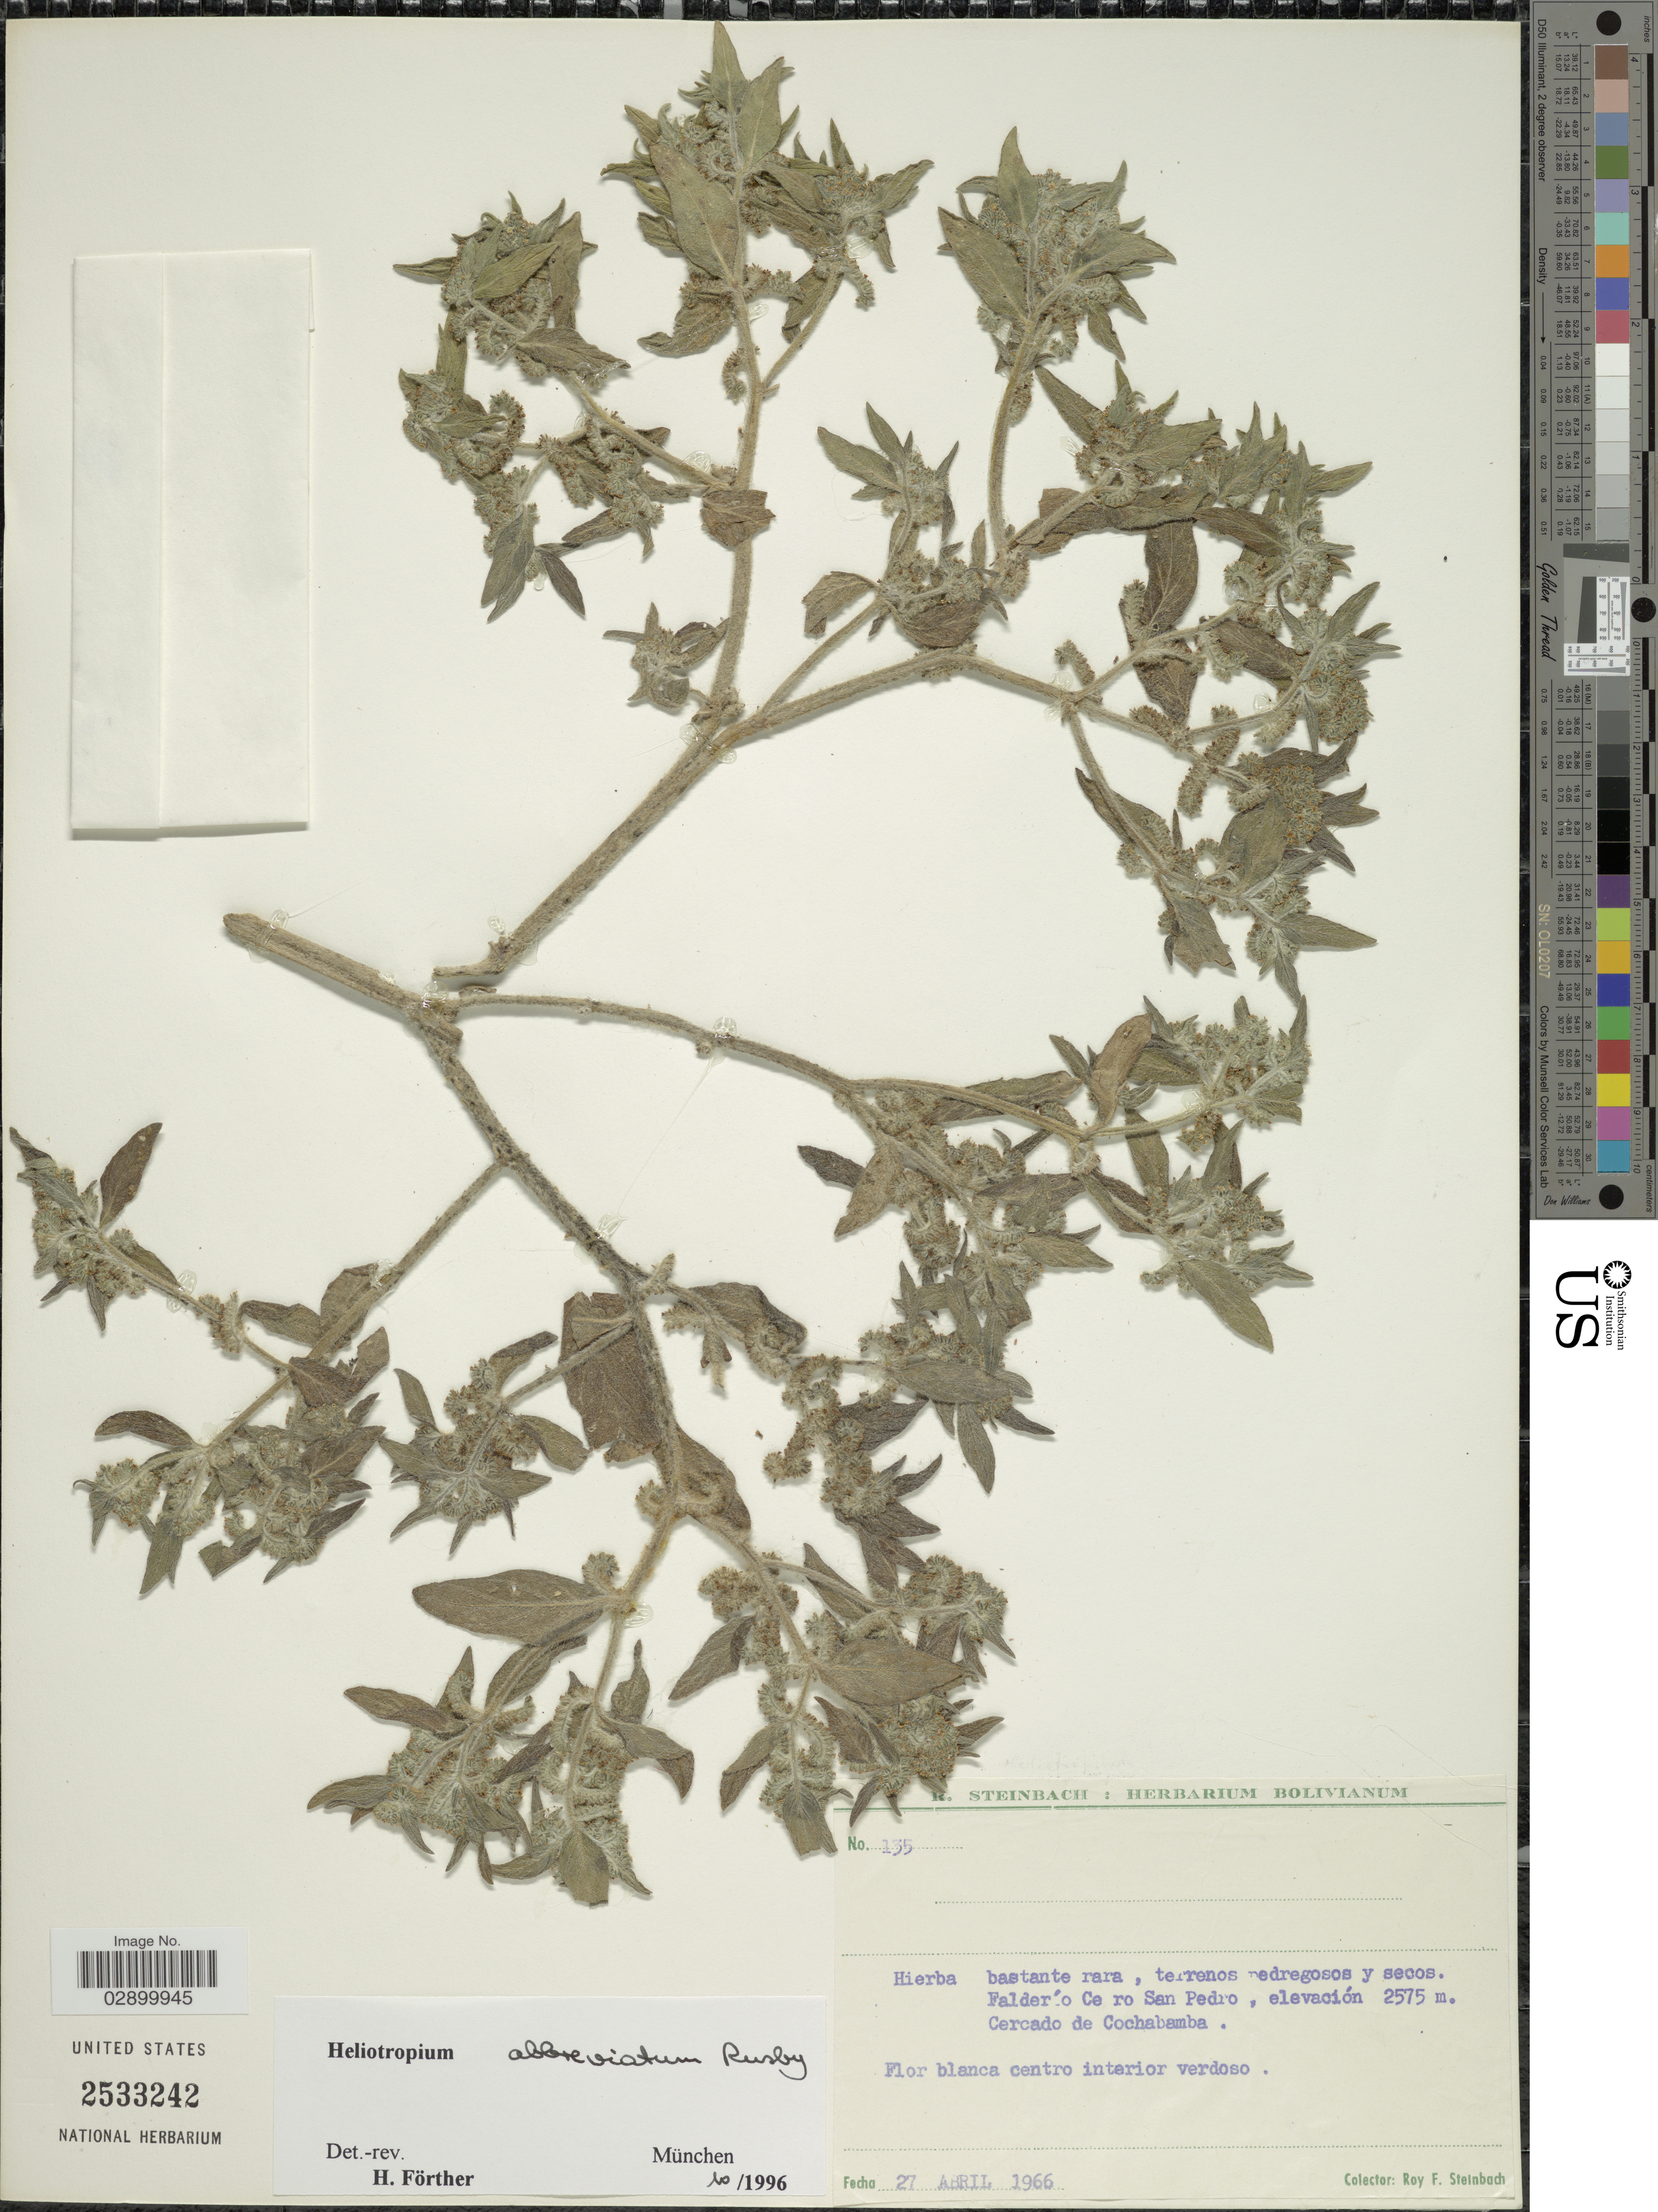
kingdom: Plantae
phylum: Tracheophyta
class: Magnoliopsida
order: Boraginales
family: Heliotropiaceae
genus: Heliotropium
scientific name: Heliotropium abbreviatum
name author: Rusby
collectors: R. F. Steinbach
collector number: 135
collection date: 1966-04-27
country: Bolivia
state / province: Cochabamba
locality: Falderío Cerro San Pedro. Cercado de Cochabamba.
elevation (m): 2575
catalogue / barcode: US 2533242